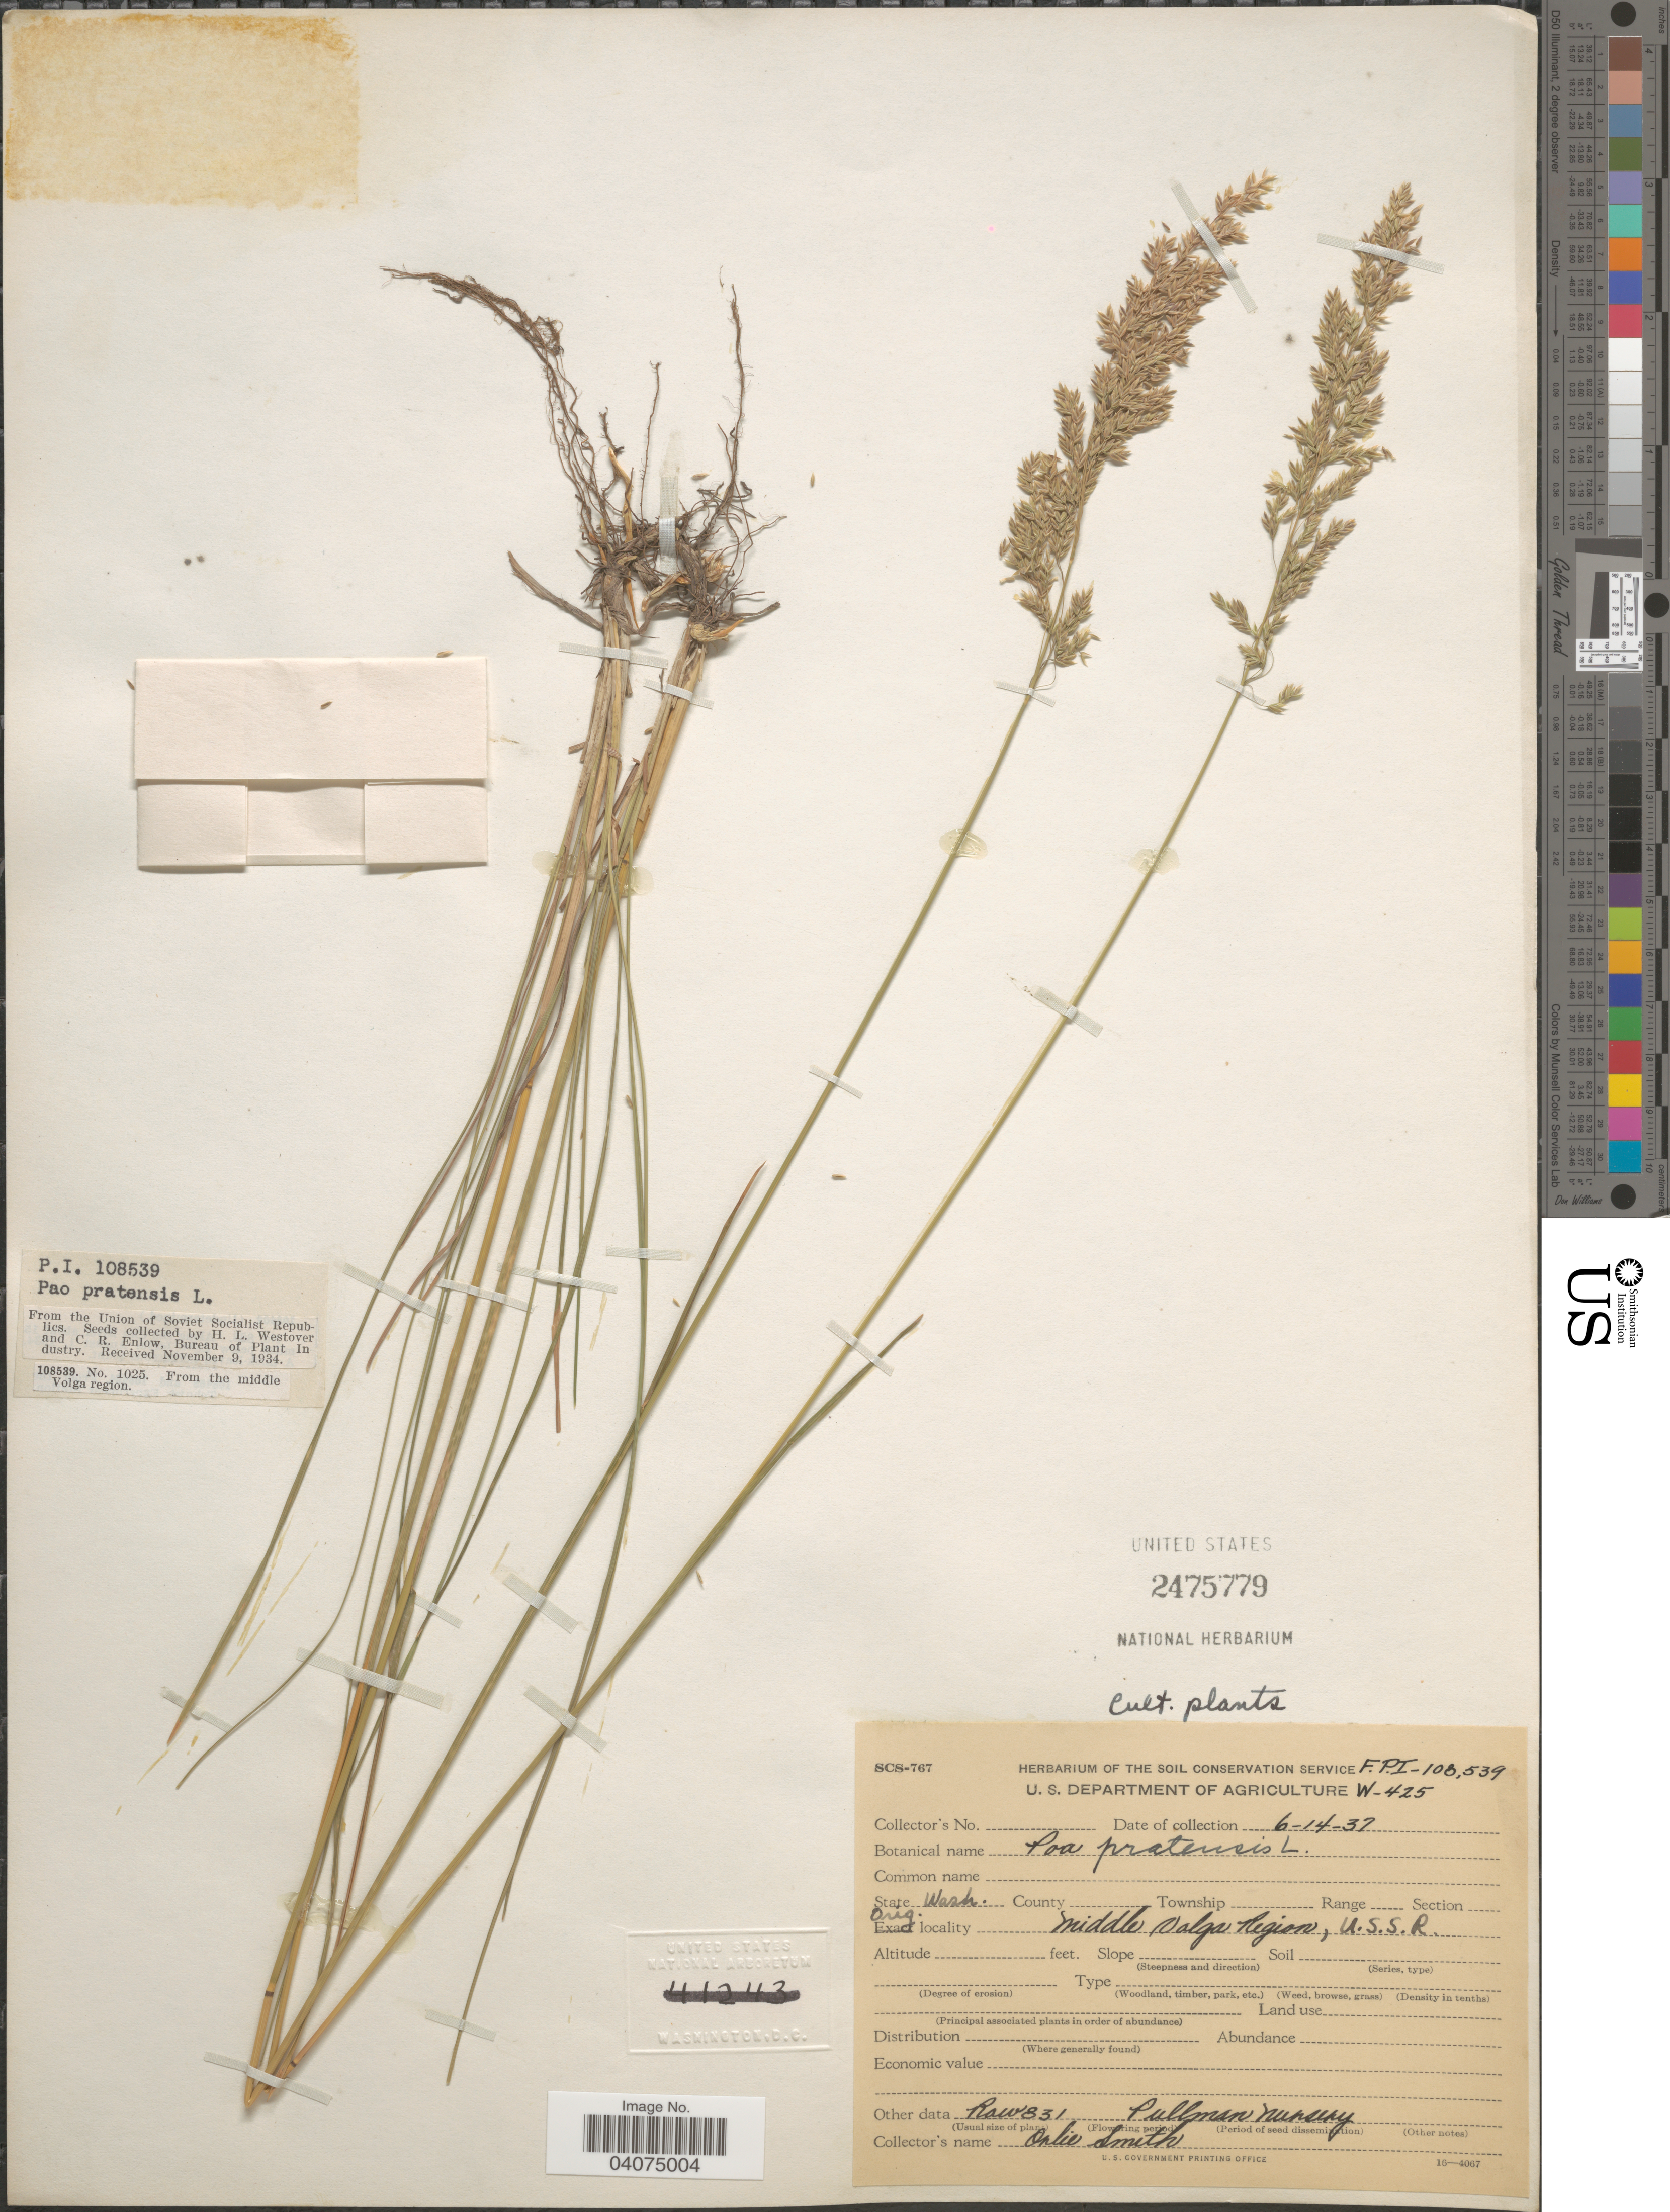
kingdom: Plantae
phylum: Tracheophyta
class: Liliopsida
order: Poales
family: Poaceae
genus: Poa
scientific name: Poa pratensis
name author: L.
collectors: O. Smith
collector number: FPI-103539?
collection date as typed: Transcribed d/m/y: 14/6/37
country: United States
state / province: Washington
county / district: Whitman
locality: Row 831 Pullman Nursery.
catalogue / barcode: US 2475779